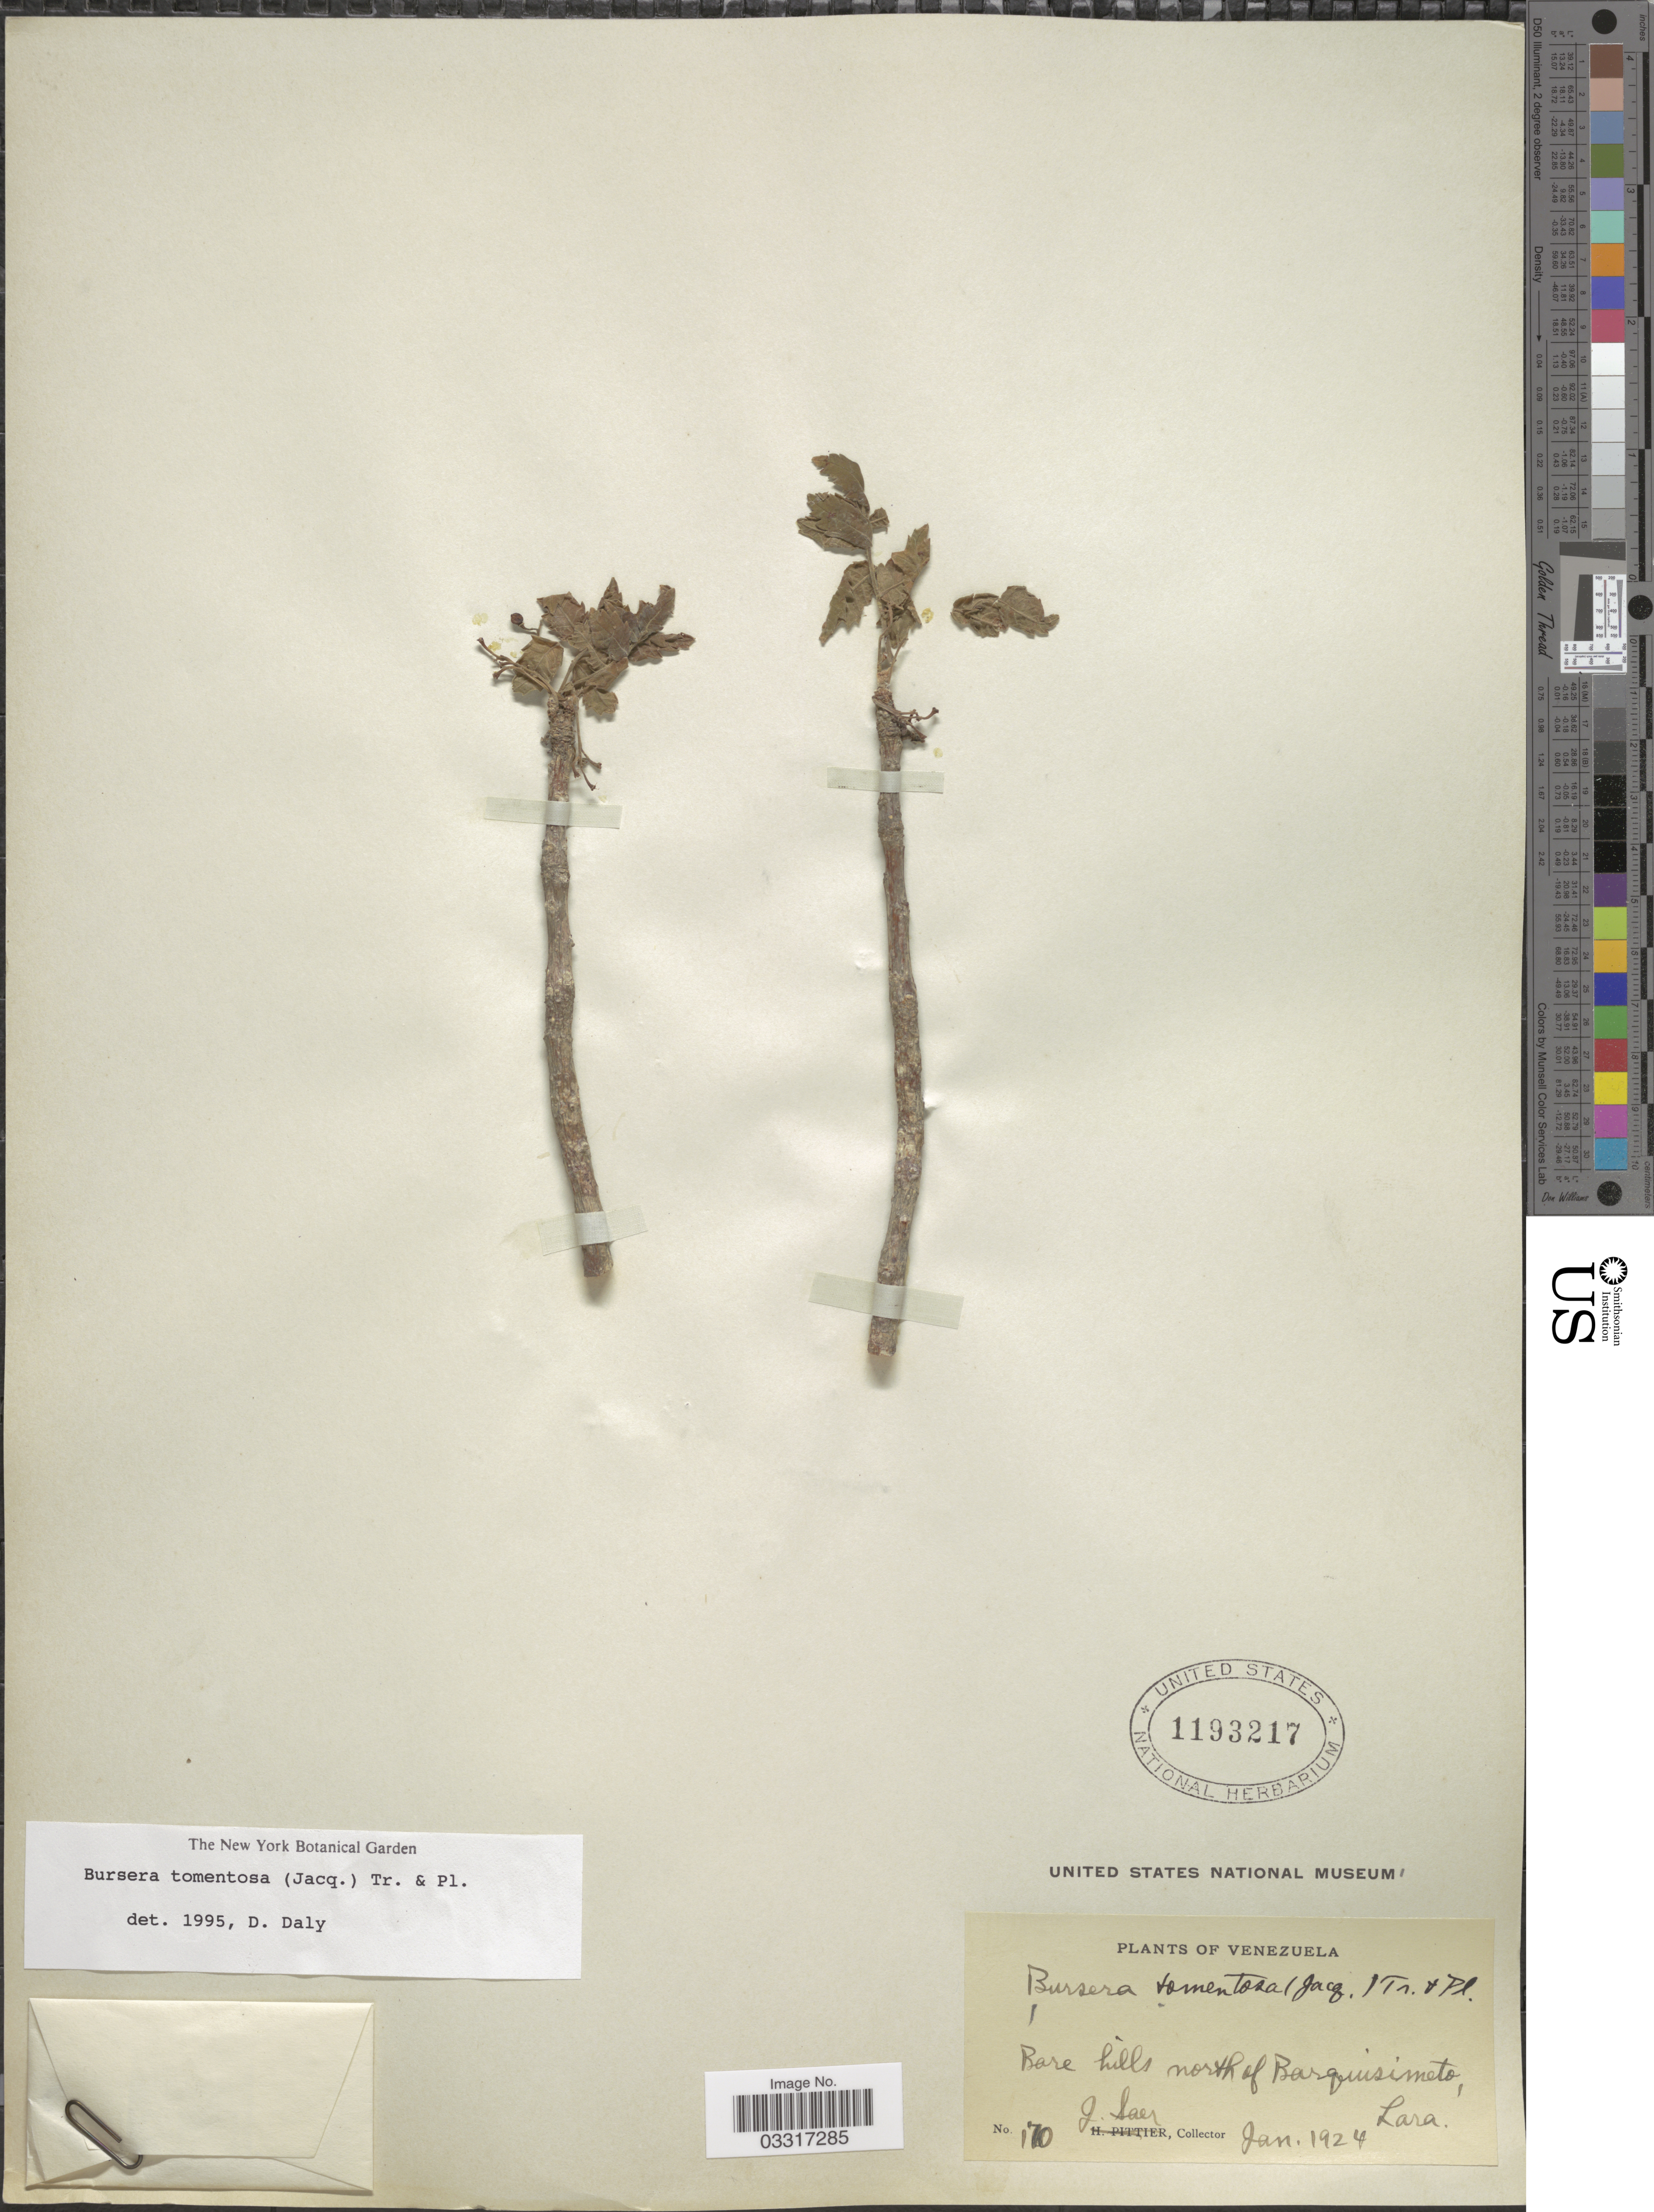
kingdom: Plantae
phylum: Tracheophyta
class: Magnoliopsida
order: Sapindales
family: Burseraceae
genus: Bursera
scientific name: Bursera tomentosa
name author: (Jacq.) Triana & Planch.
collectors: J. Saer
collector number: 170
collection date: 1924-01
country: Venezuela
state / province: Lara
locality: Bare hills north of Barquisimeto, lara.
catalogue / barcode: US 1193217